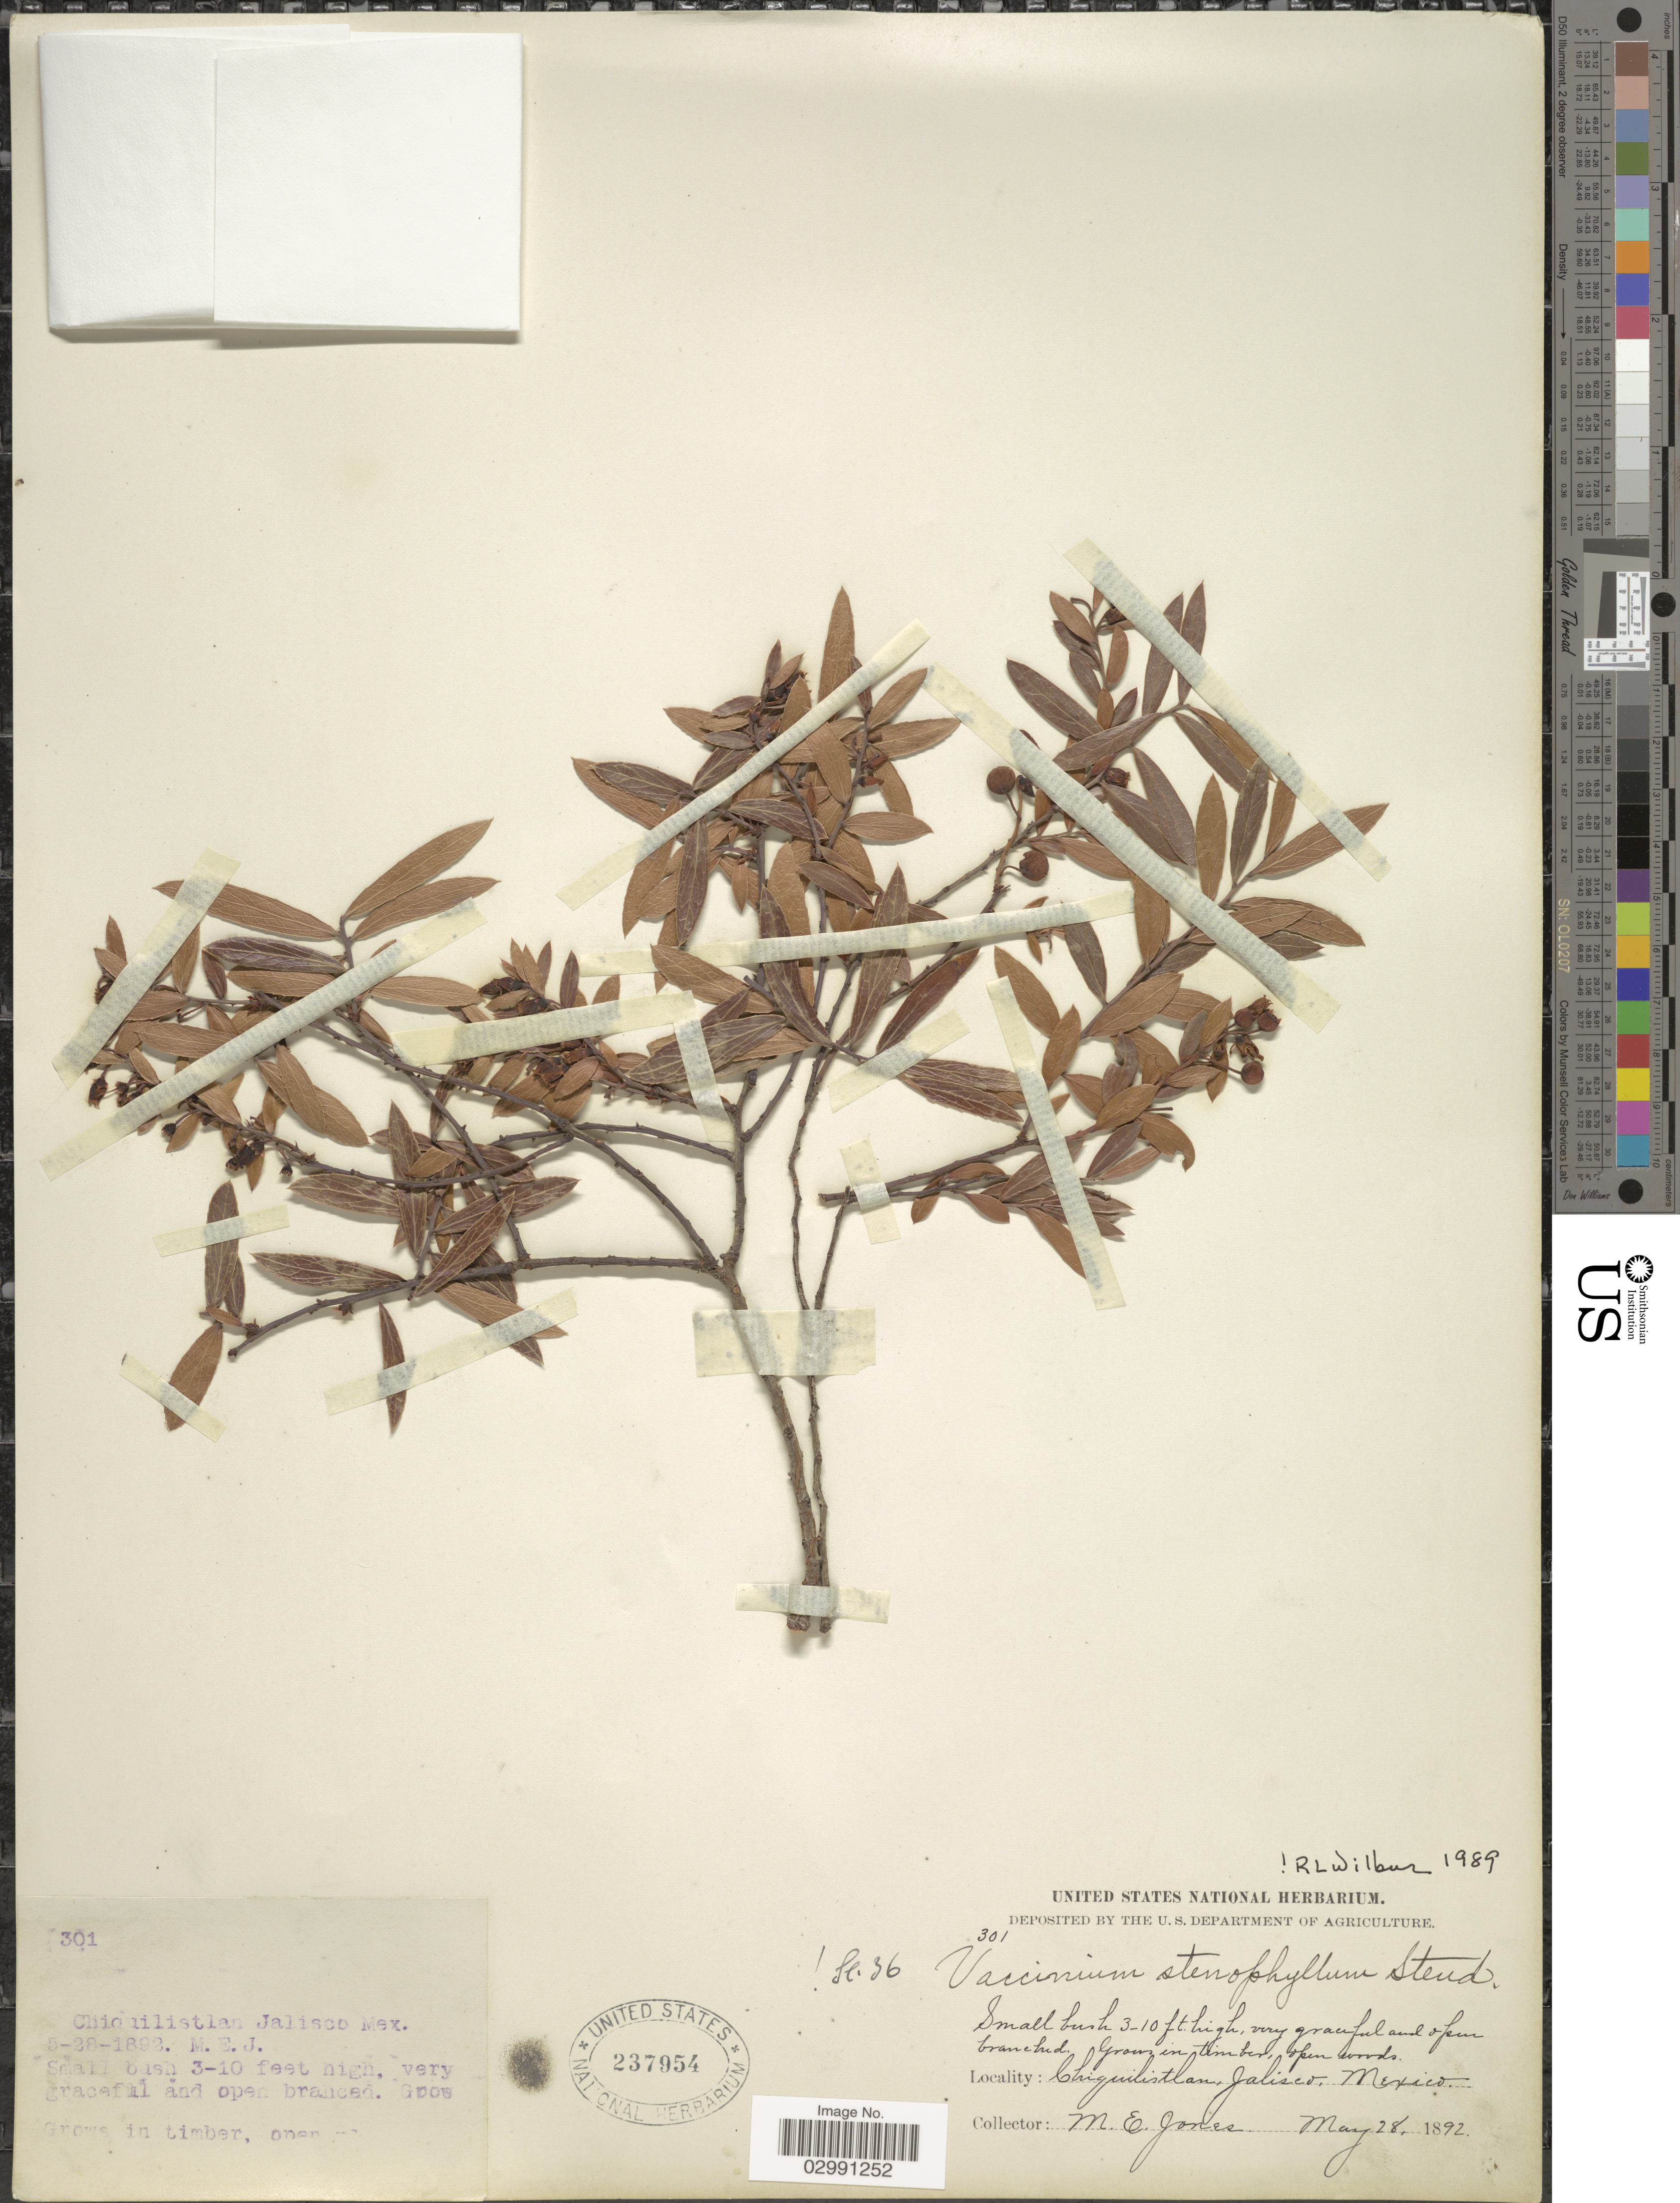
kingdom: Plantae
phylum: Tracheophyta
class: Magnoliopsida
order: Ericales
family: Ericaceae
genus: Vaccinium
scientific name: Vaccinium stenophyllum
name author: Steud.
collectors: M. E. Jones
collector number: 301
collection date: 1892-05-28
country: Mexico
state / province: Jalisco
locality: Chiquilistlan.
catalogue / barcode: US 237954